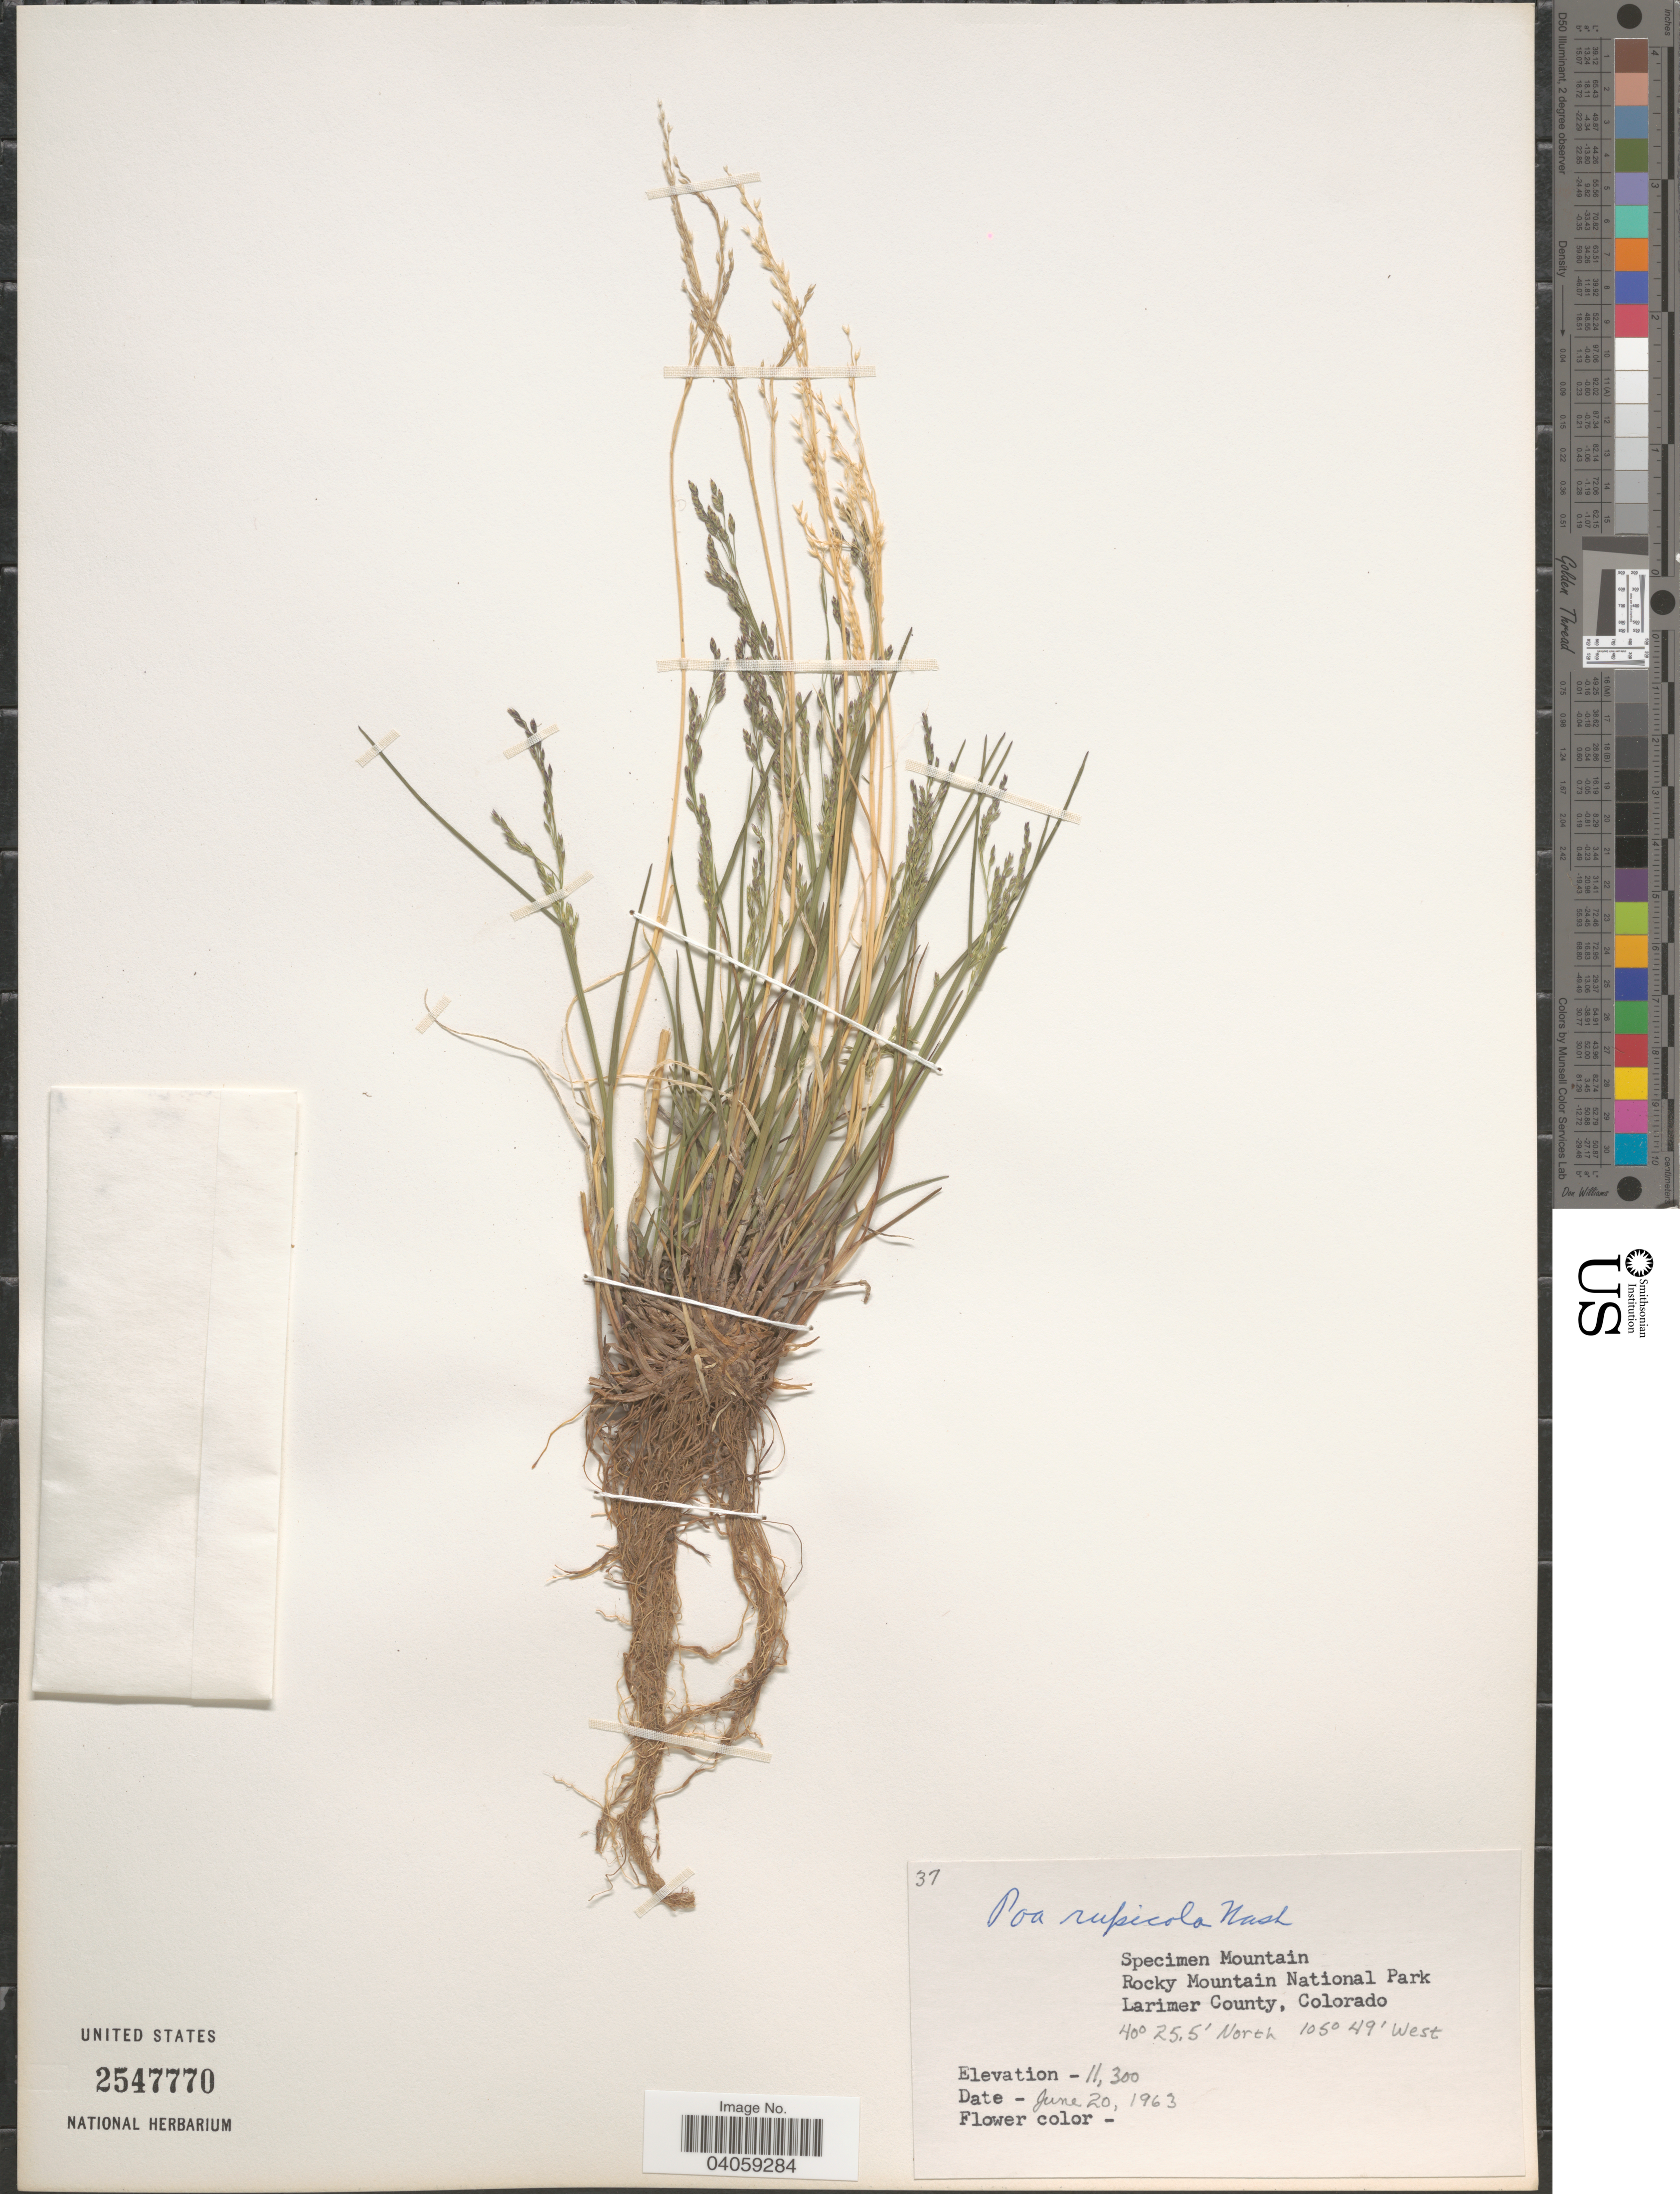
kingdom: Plantae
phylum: Tracheophyta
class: Liliopsida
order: Poales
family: Poaceae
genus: Poa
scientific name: Poa glauca subsp. rupicola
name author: (Nash) W.A. Weber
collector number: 37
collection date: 1963-06-20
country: United States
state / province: Colorado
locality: Specimen Mountain. Rocky Mountain National Park. Larimer County.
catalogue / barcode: US 2547770